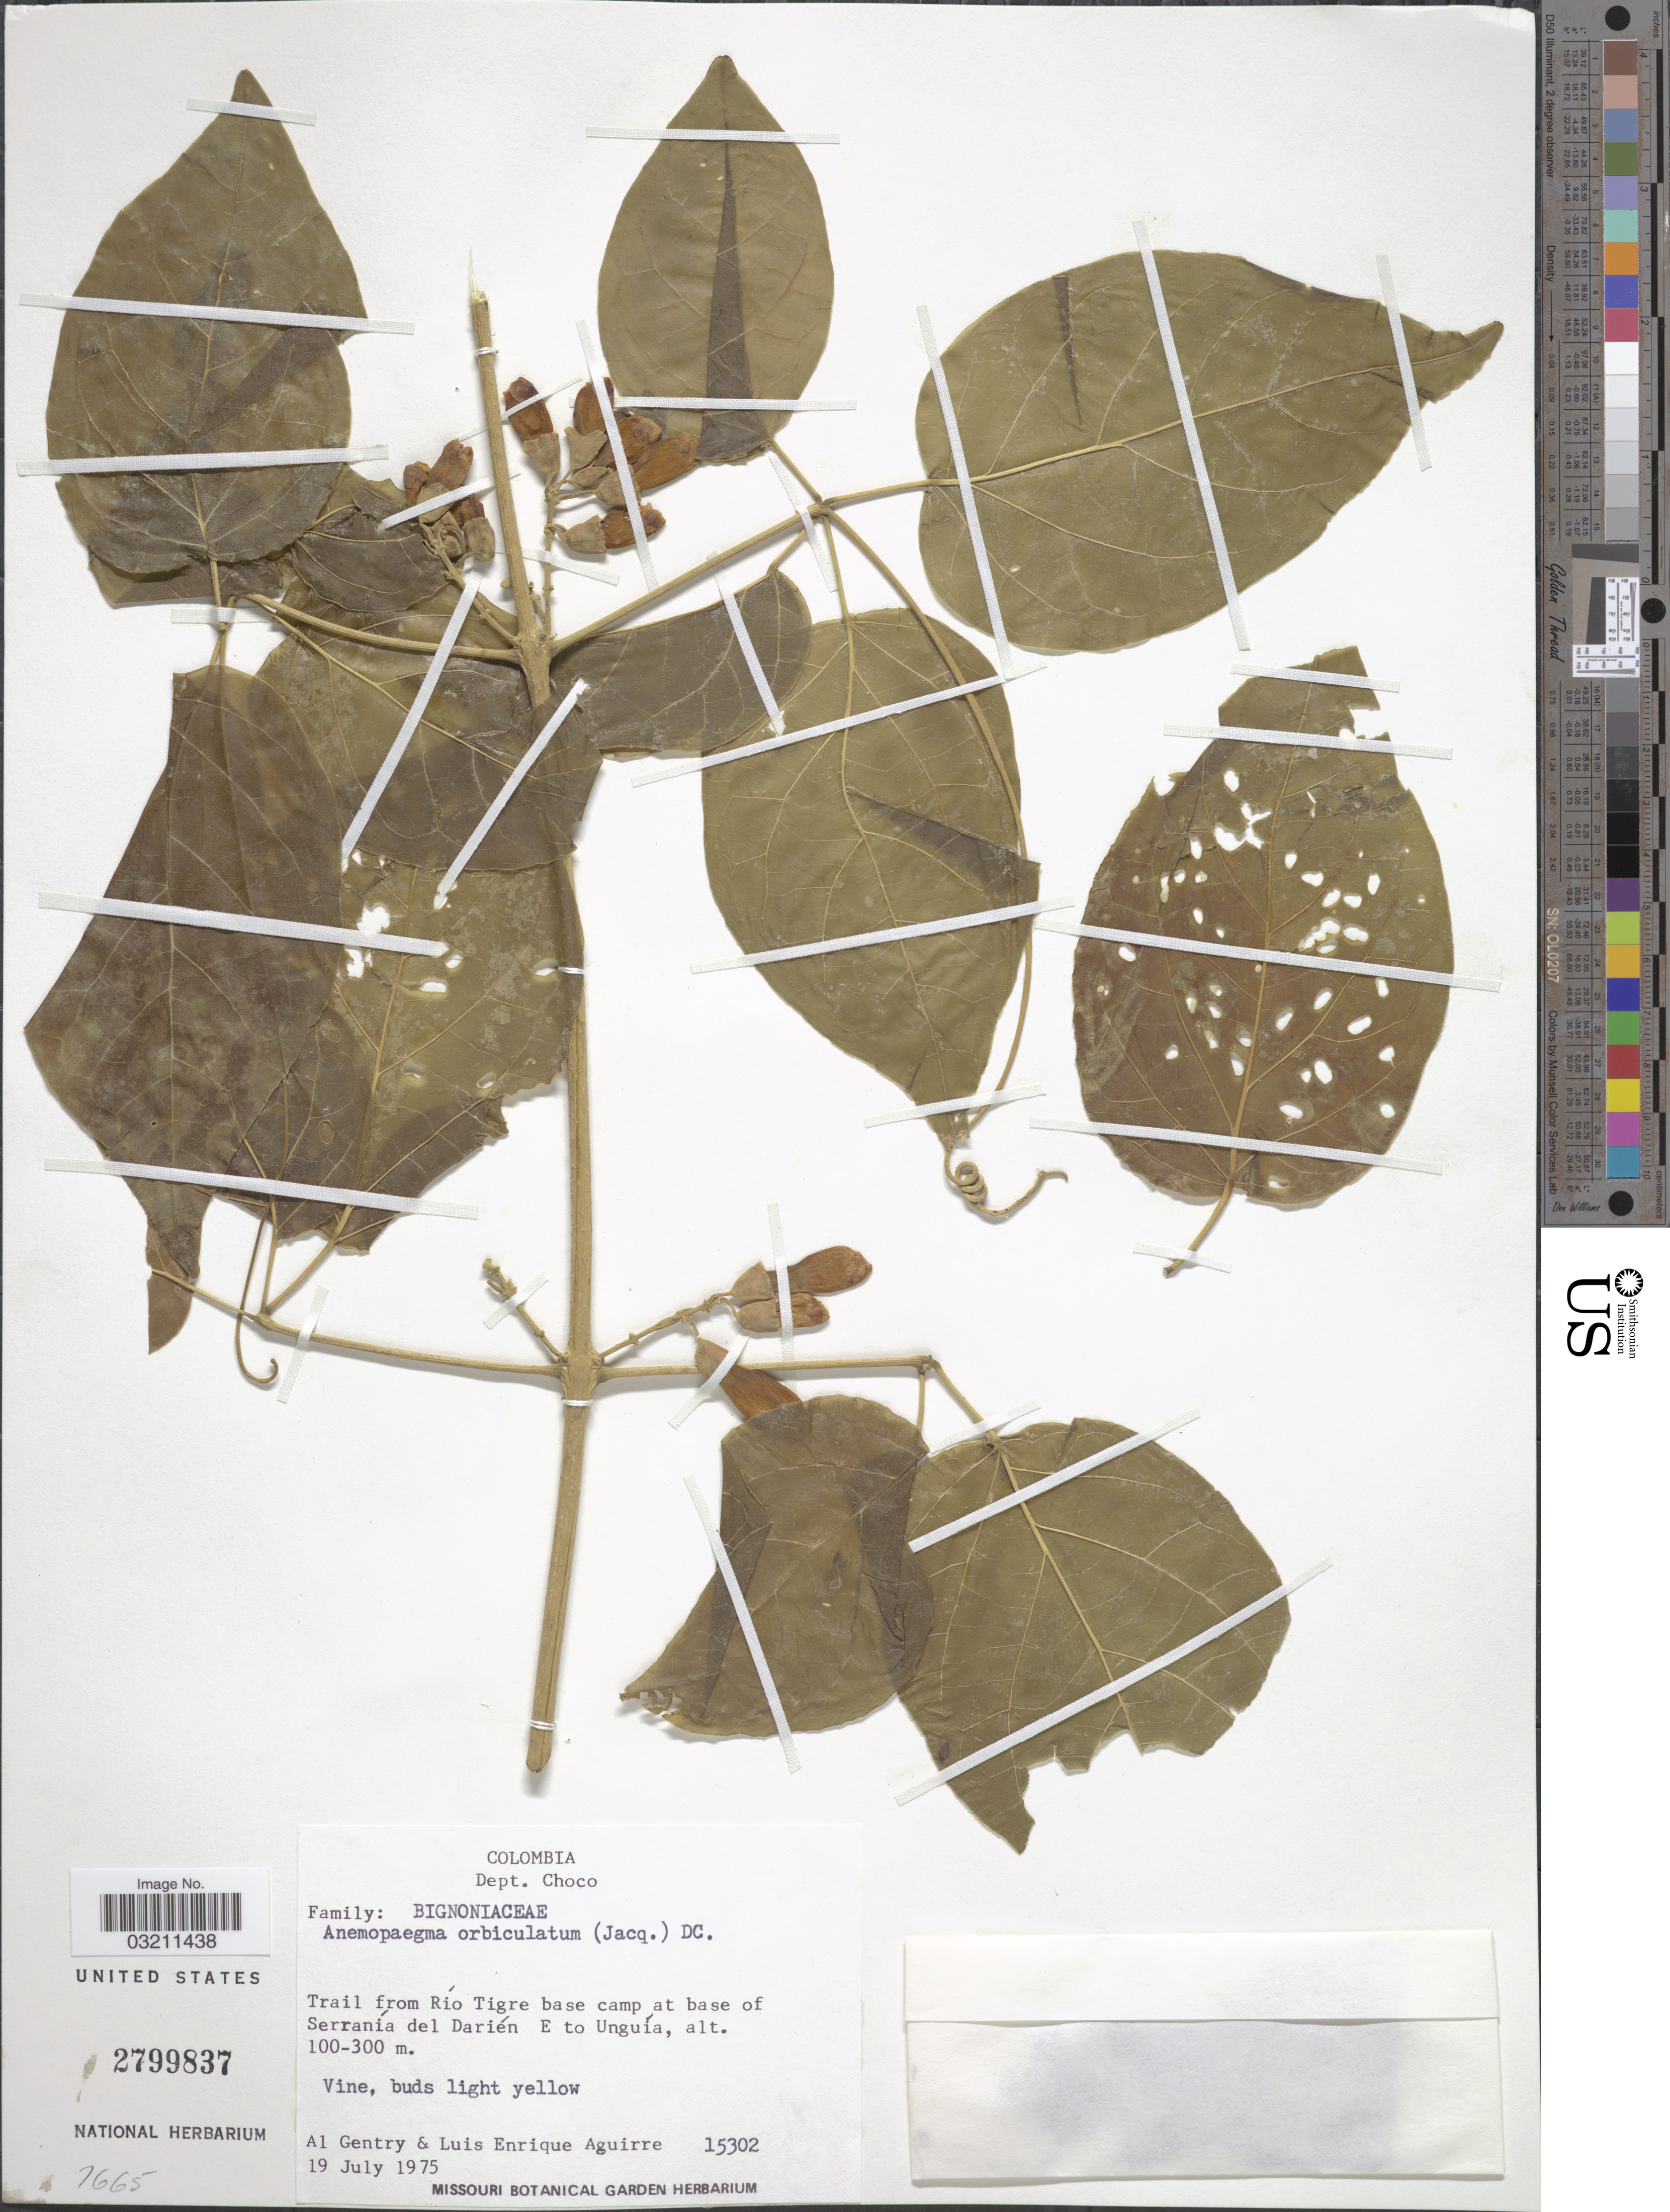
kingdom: Plantae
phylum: Tracheophyta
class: Magnoliopsida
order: Lamiales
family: Bignoniaceae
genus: Amphilophium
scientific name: Amphilophium orbiculatum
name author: (Jacq.) DC.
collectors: A. H. Gentry & L. Aguirre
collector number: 15302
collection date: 1975-07-19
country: Colombia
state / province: Chocó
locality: Dept. Choco. Trail from Río Tigre base camp at base of Serranía del Darién E to Unguía.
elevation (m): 100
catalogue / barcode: US 2799837